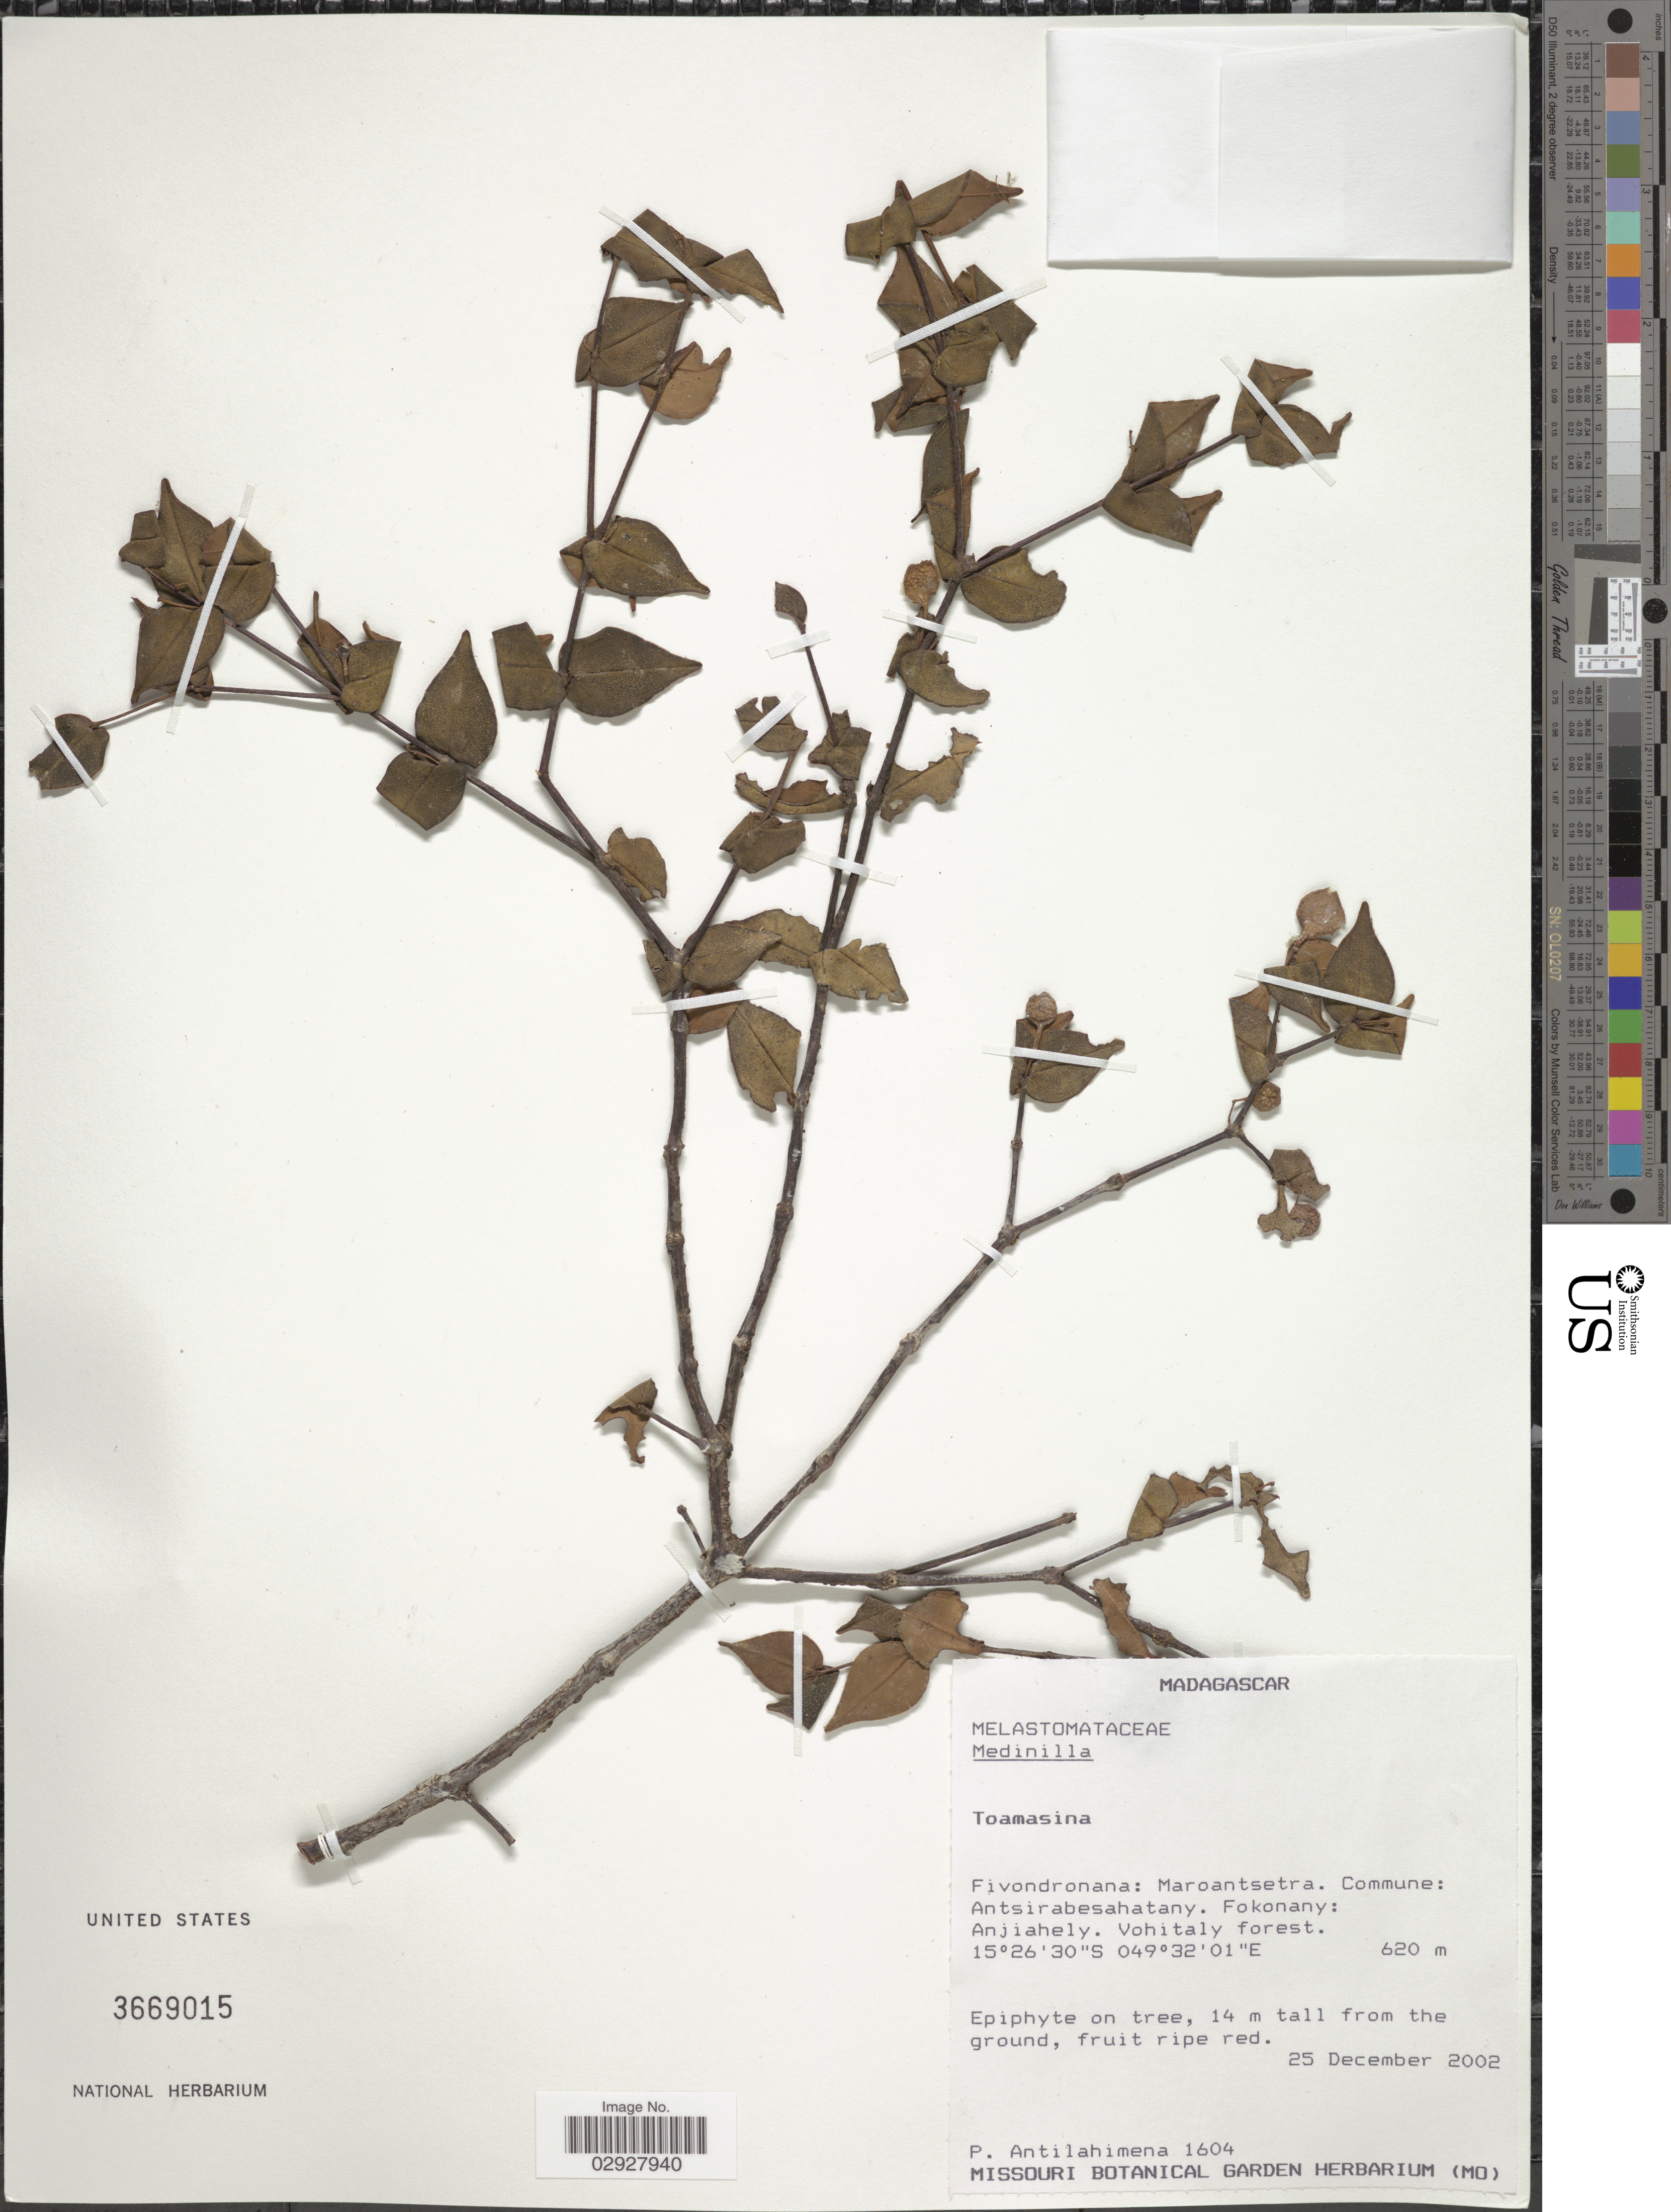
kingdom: Plantae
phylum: Tracheophyta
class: Magnoliopsida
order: Myrtales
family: Melastomataceae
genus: Medinilla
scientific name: Medinilla sp.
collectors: P. Antilahimena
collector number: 1604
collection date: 2002-12-25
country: Madagascar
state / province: Analanjirofo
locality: Fivondronana: Maroantsetra, Commune: Antsirabesahatany, Fokonany: Anjiahely, Vohitaly forest.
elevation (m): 620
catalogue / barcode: US 3669015